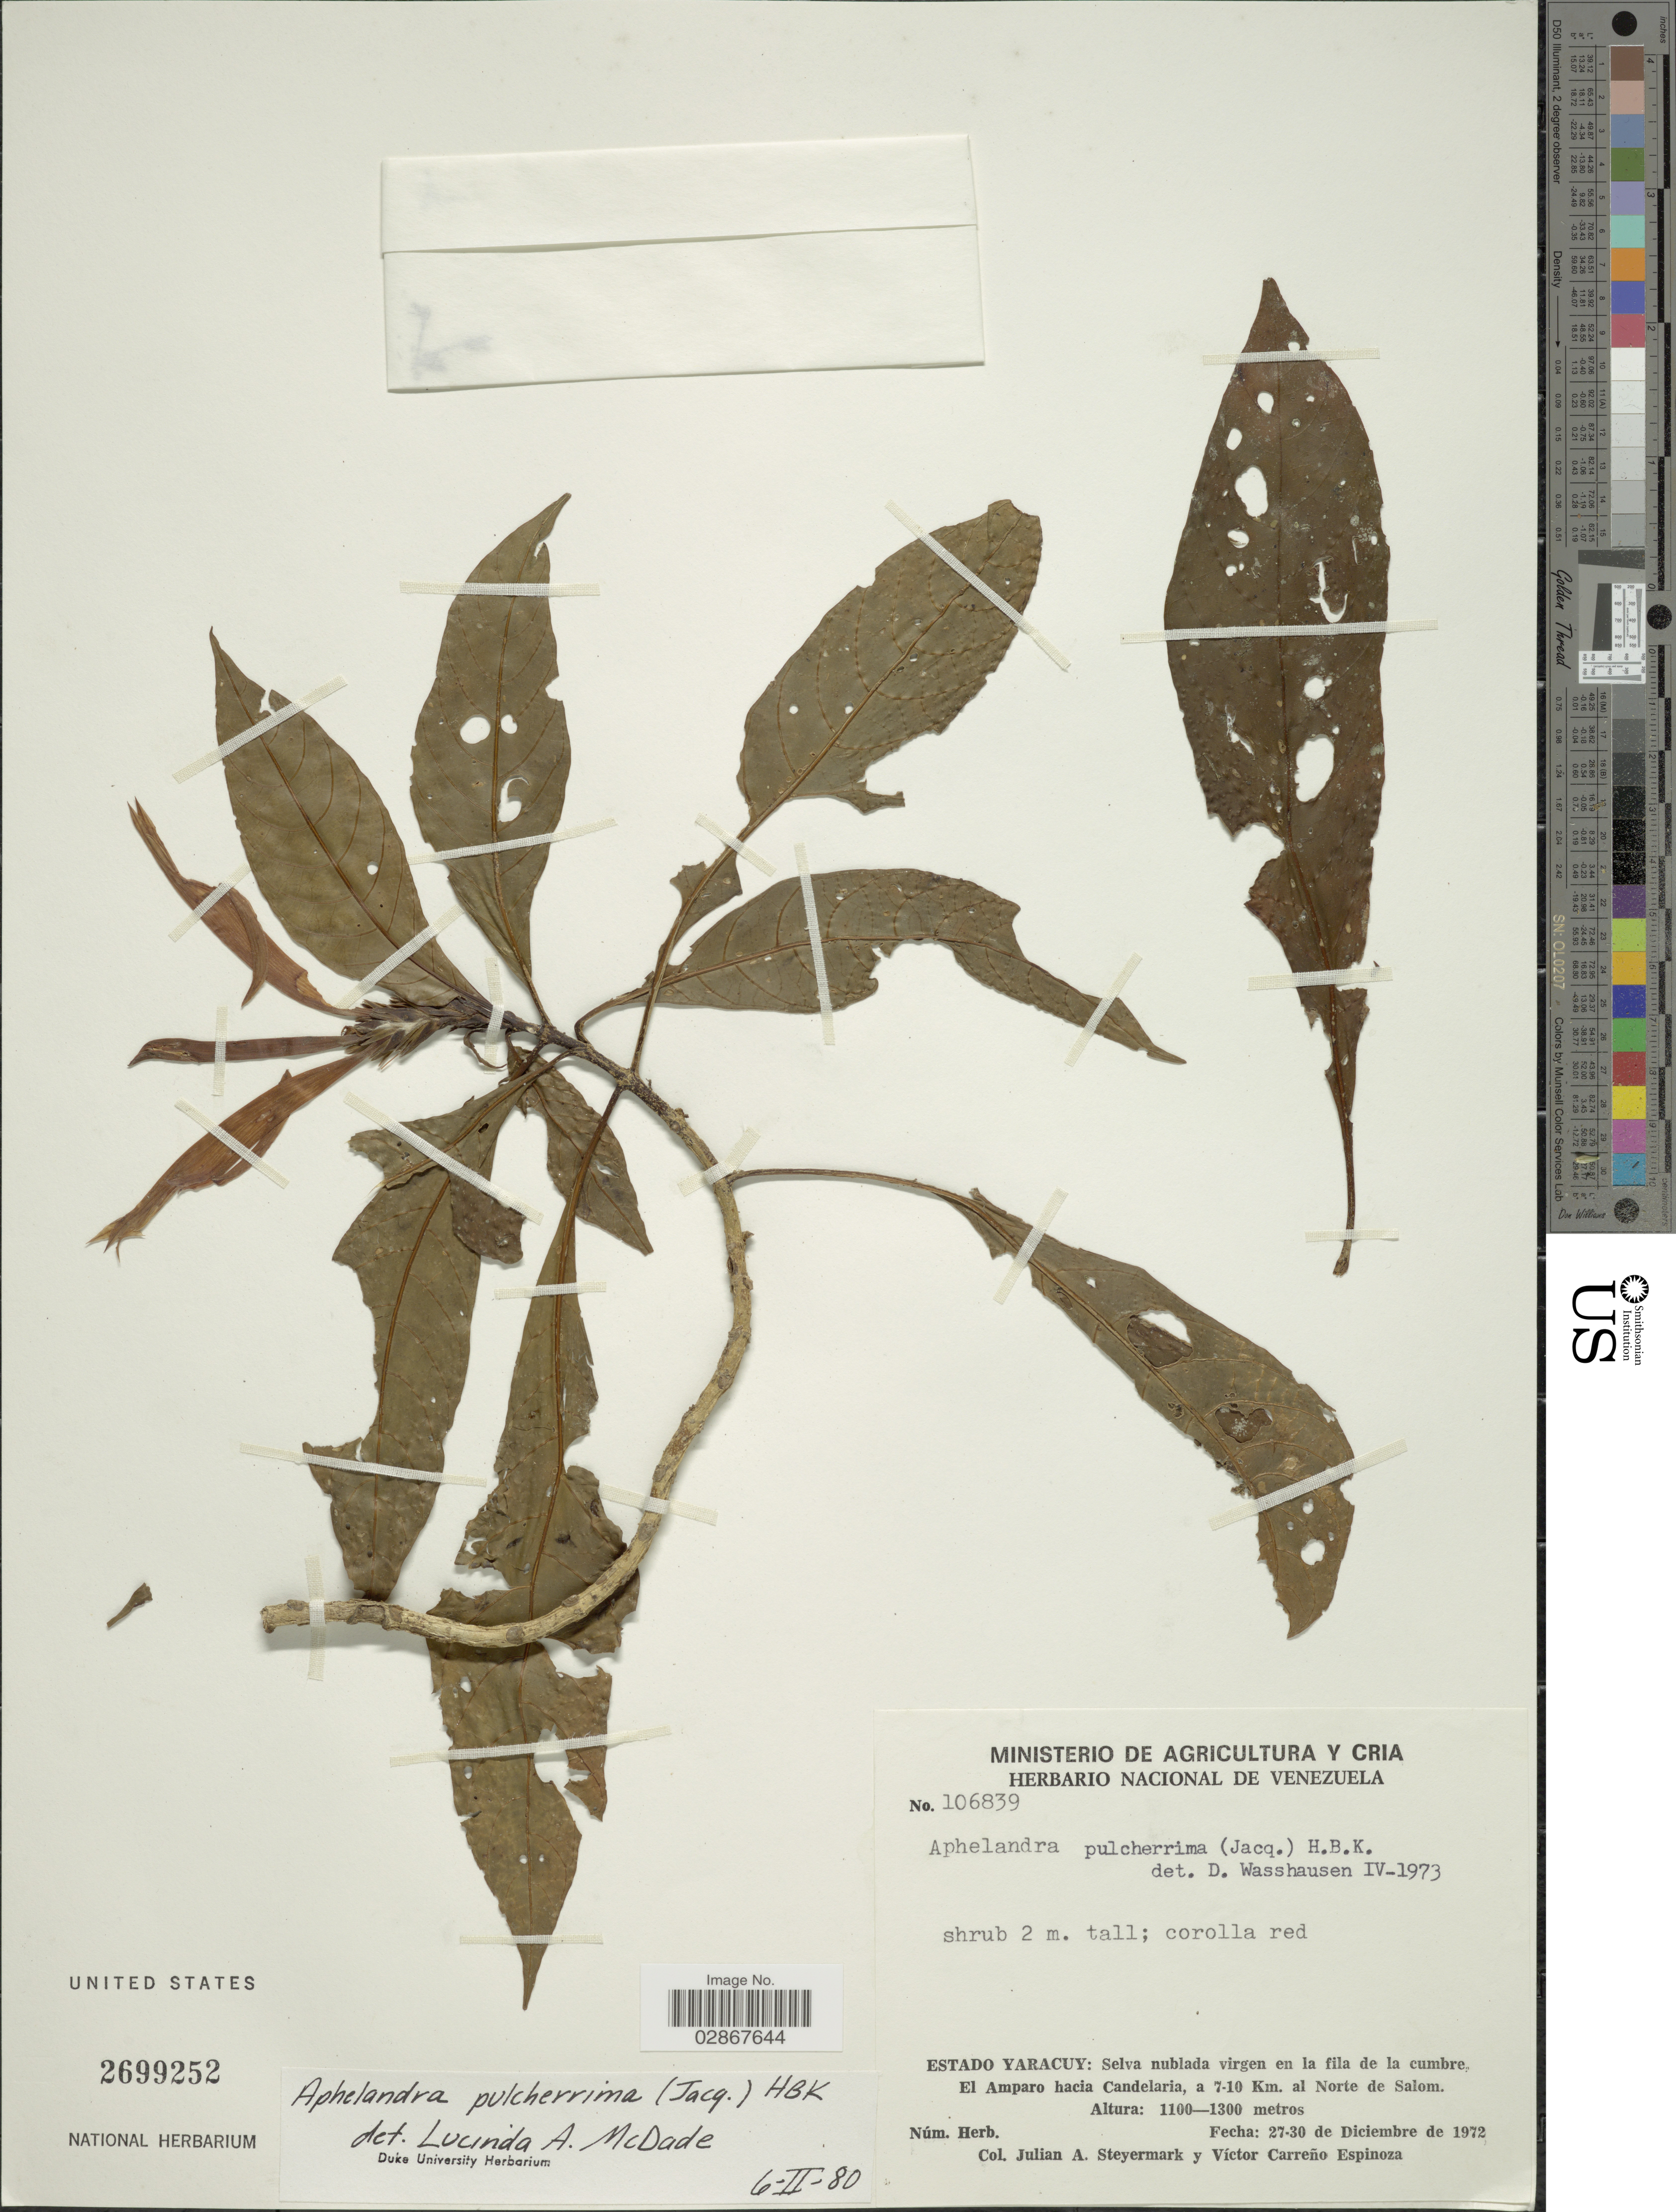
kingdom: Plantae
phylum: Tracheophyta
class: Magnoliopsida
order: Lamiales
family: Acanthaceae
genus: Aphelandra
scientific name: Aphelandra pulcherrima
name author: (Jacq.) Kunth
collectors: J. Steyermark & V. Carreño E.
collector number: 106839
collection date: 1972-12-27/1972-12-30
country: Venezuela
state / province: Yaracuy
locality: El Amparo hacia Candelaria, a 7-10 Km. al Norte de Salom.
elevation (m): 1100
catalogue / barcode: US 2699252